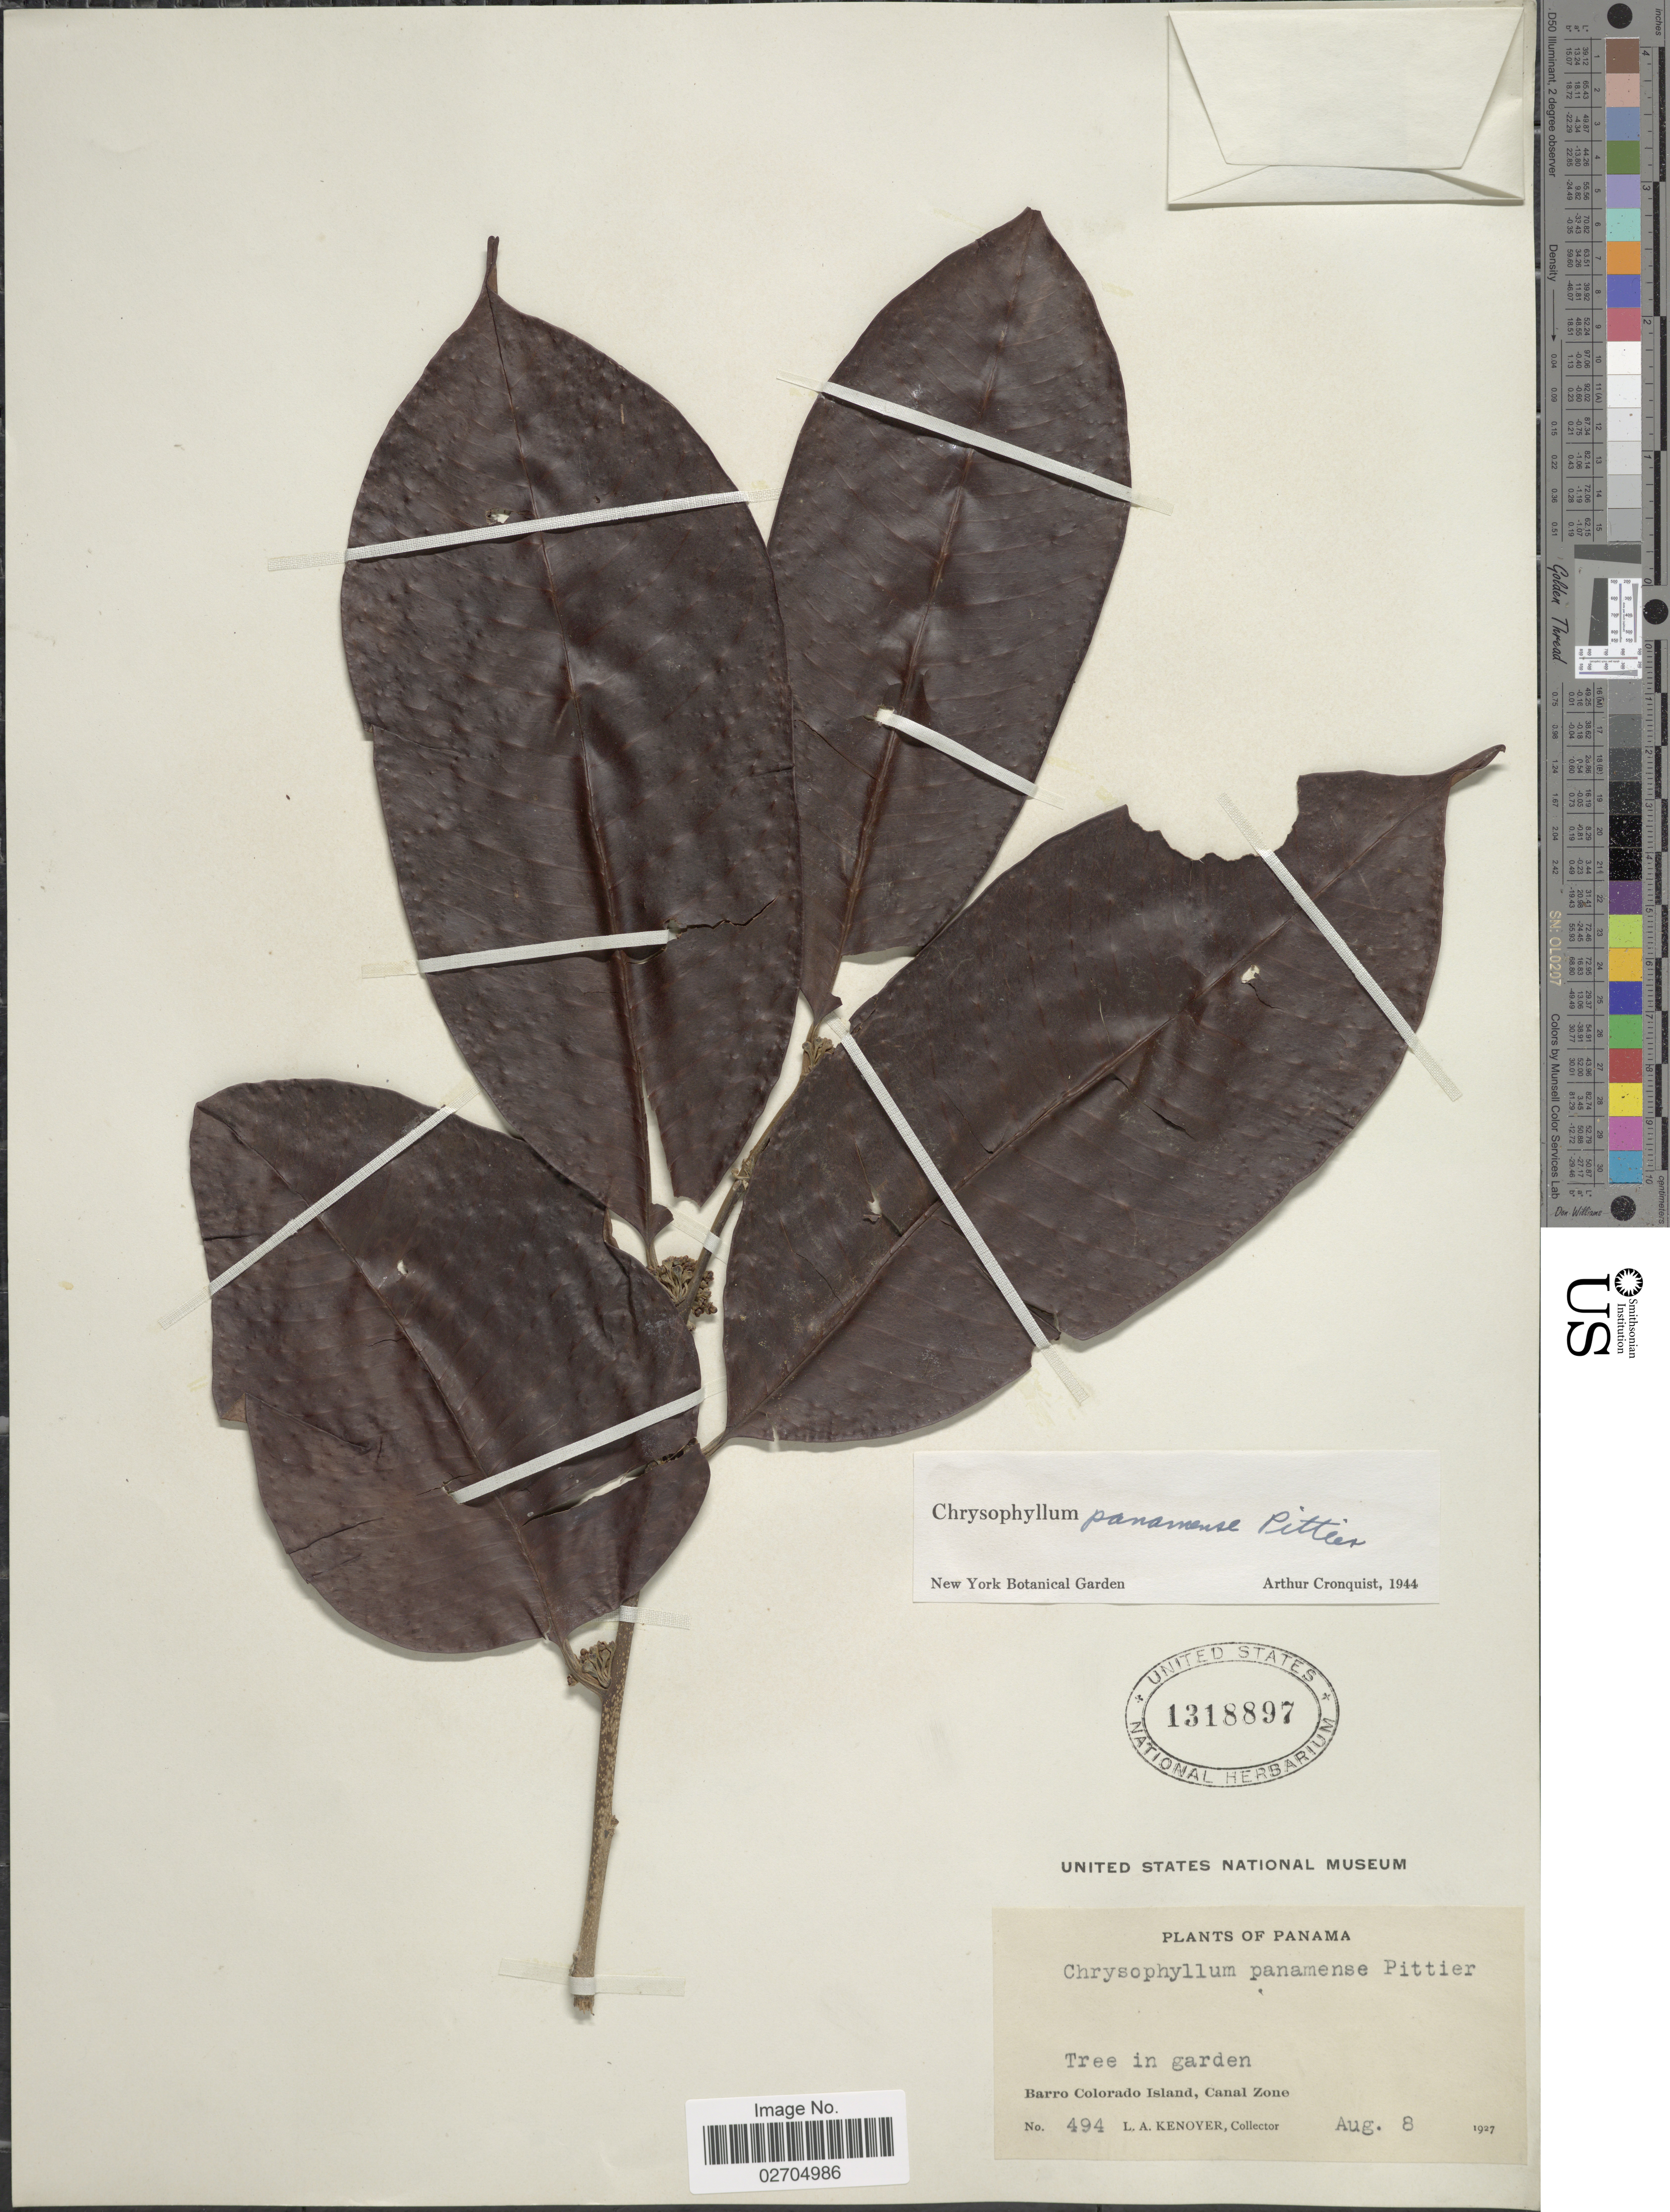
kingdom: Plantae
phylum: Tracheophyta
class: Magnoliopsida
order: Ericales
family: Sapotaceae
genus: Chrysophyllum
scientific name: Chrysophyllum argenteum subsp. panamense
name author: Jacq.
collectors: L. A. Kenoyer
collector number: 494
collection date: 1927-07-08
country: Panama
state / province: Panamá Oeste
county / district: Canal Zone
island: Barro Colorado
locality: Barro Colorado Island, Canal Zone, tree in garden.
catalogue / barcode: US 1318897